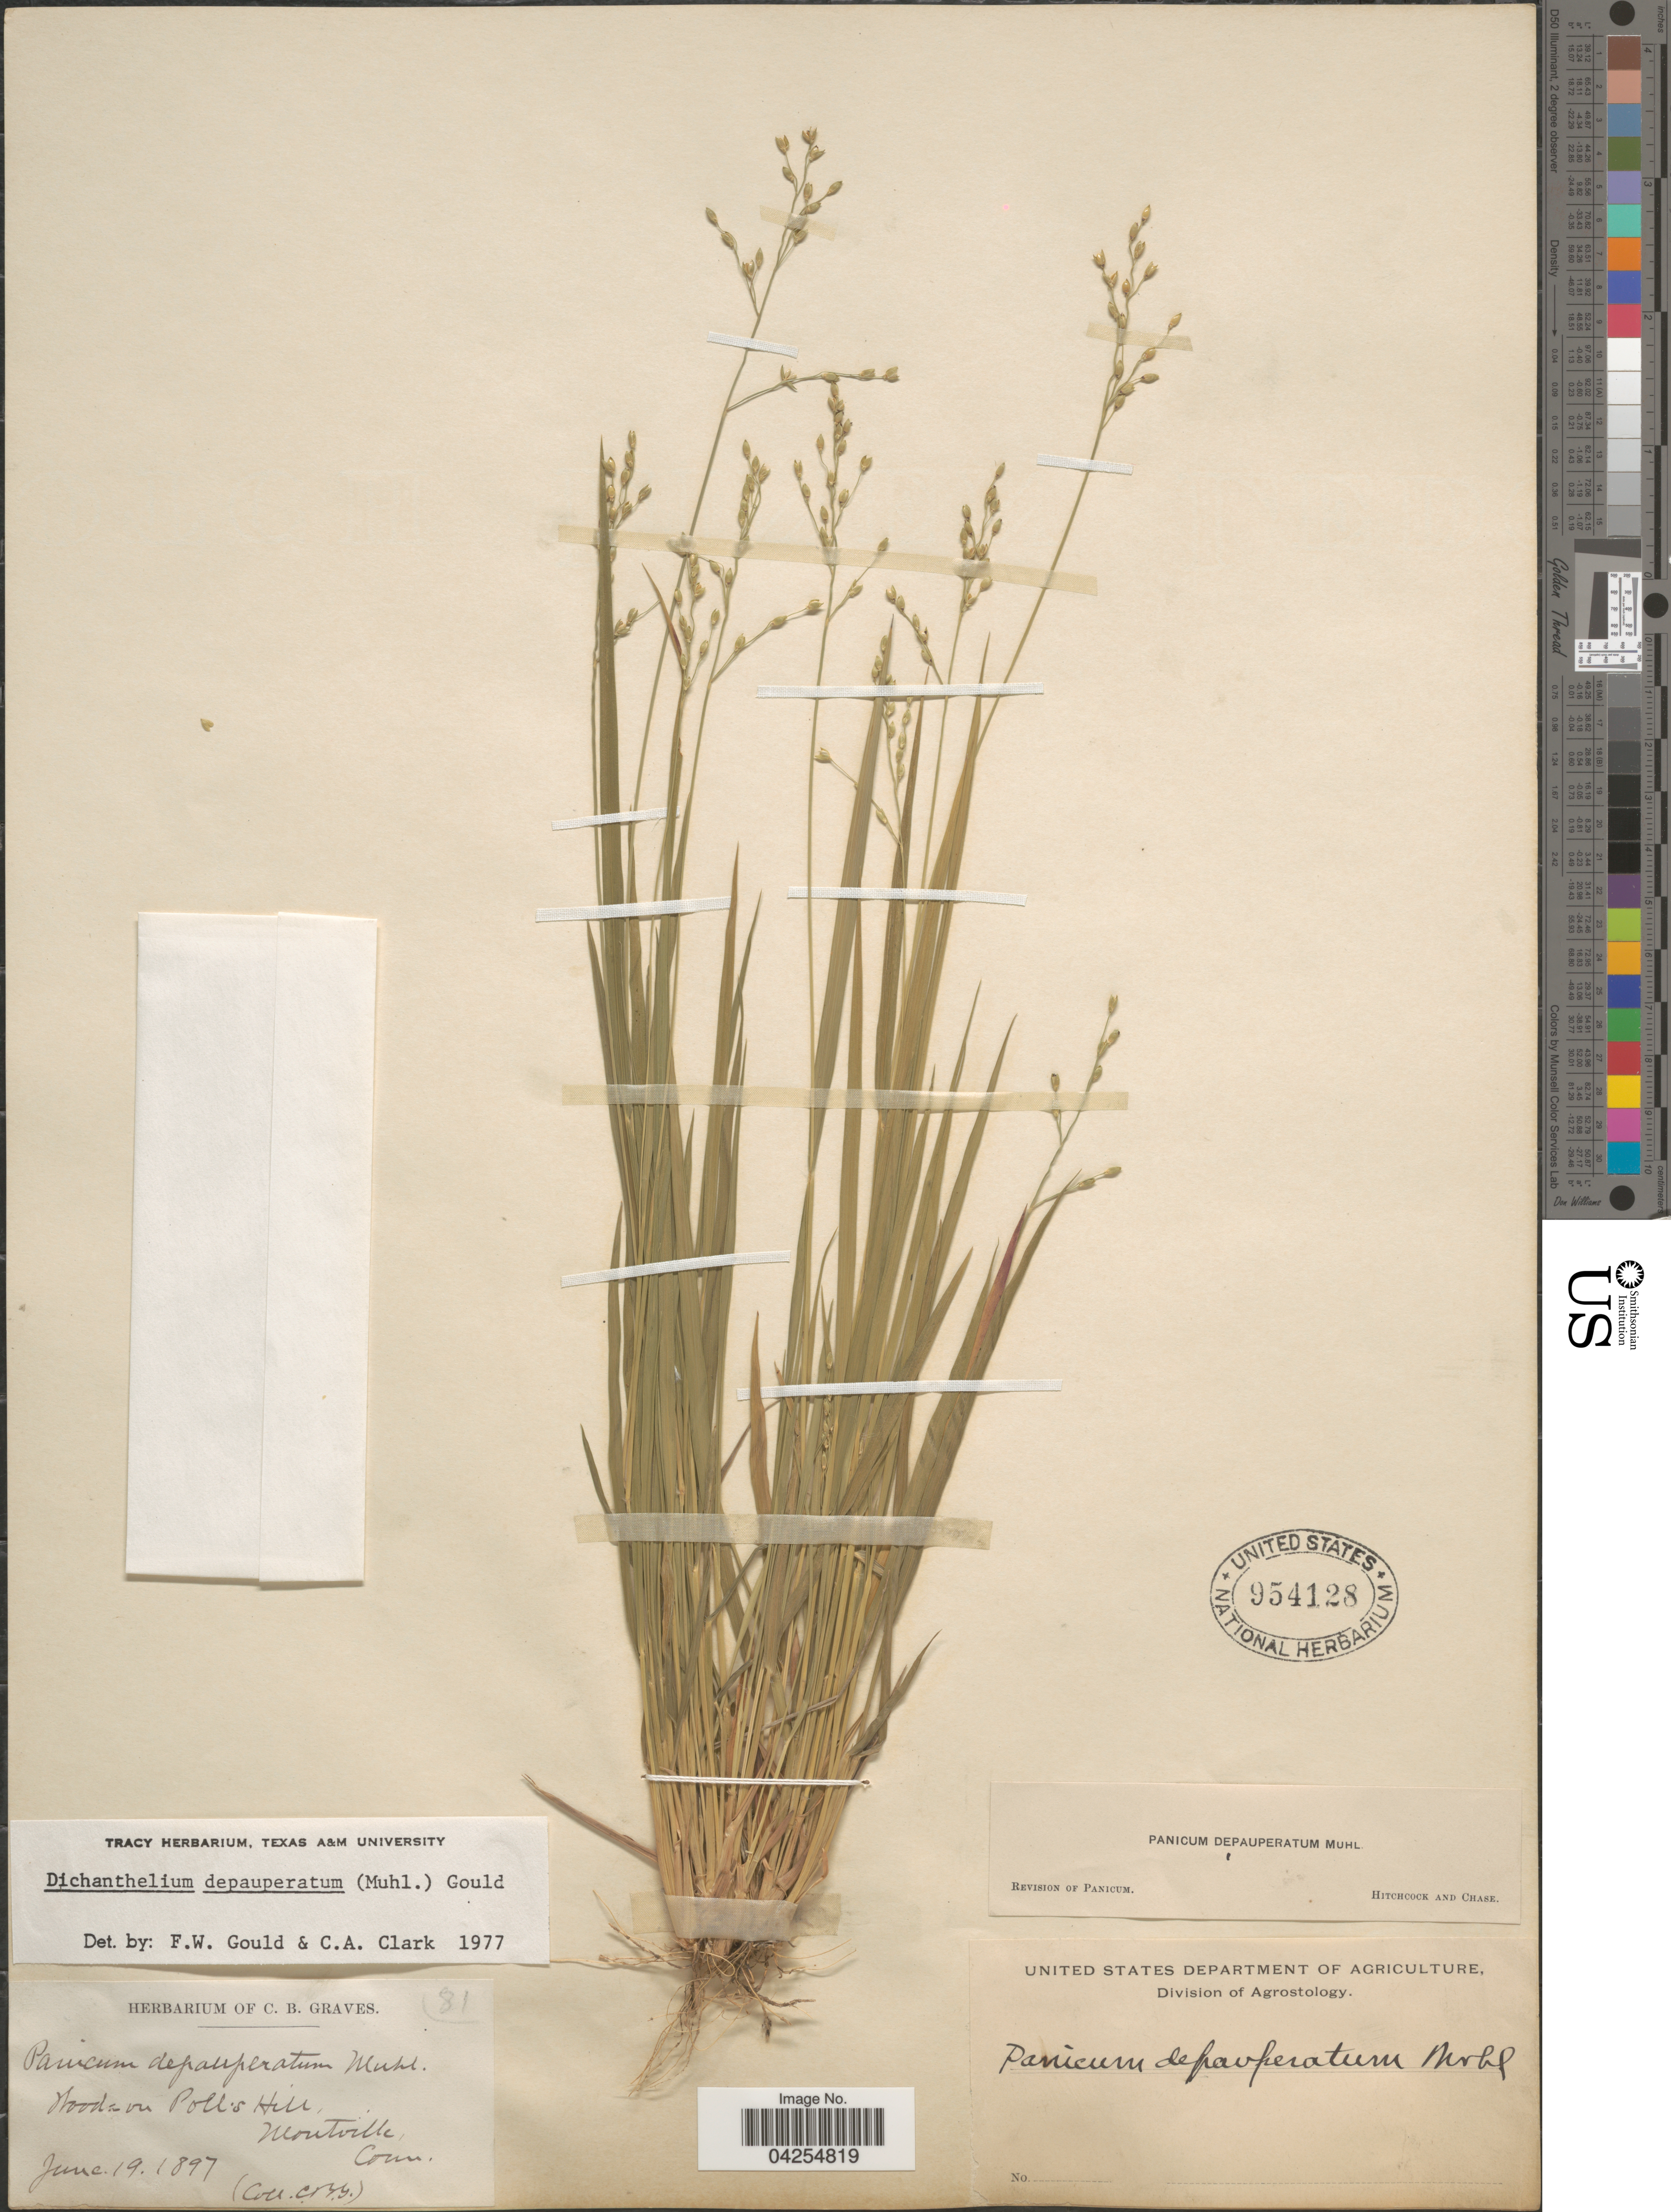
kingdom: Plantae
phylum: Tracheophyta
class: Liliopsida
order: Poales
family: Poaceae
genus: Dichanthelium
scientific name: Dichanthelium depauperatum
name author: (Muhl.) Gould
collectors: C. Graves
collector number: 81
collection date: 1897-06-19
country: United States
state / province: Connecticut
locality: Woods on Poll's Hill, Montville.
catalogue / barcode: US 954128